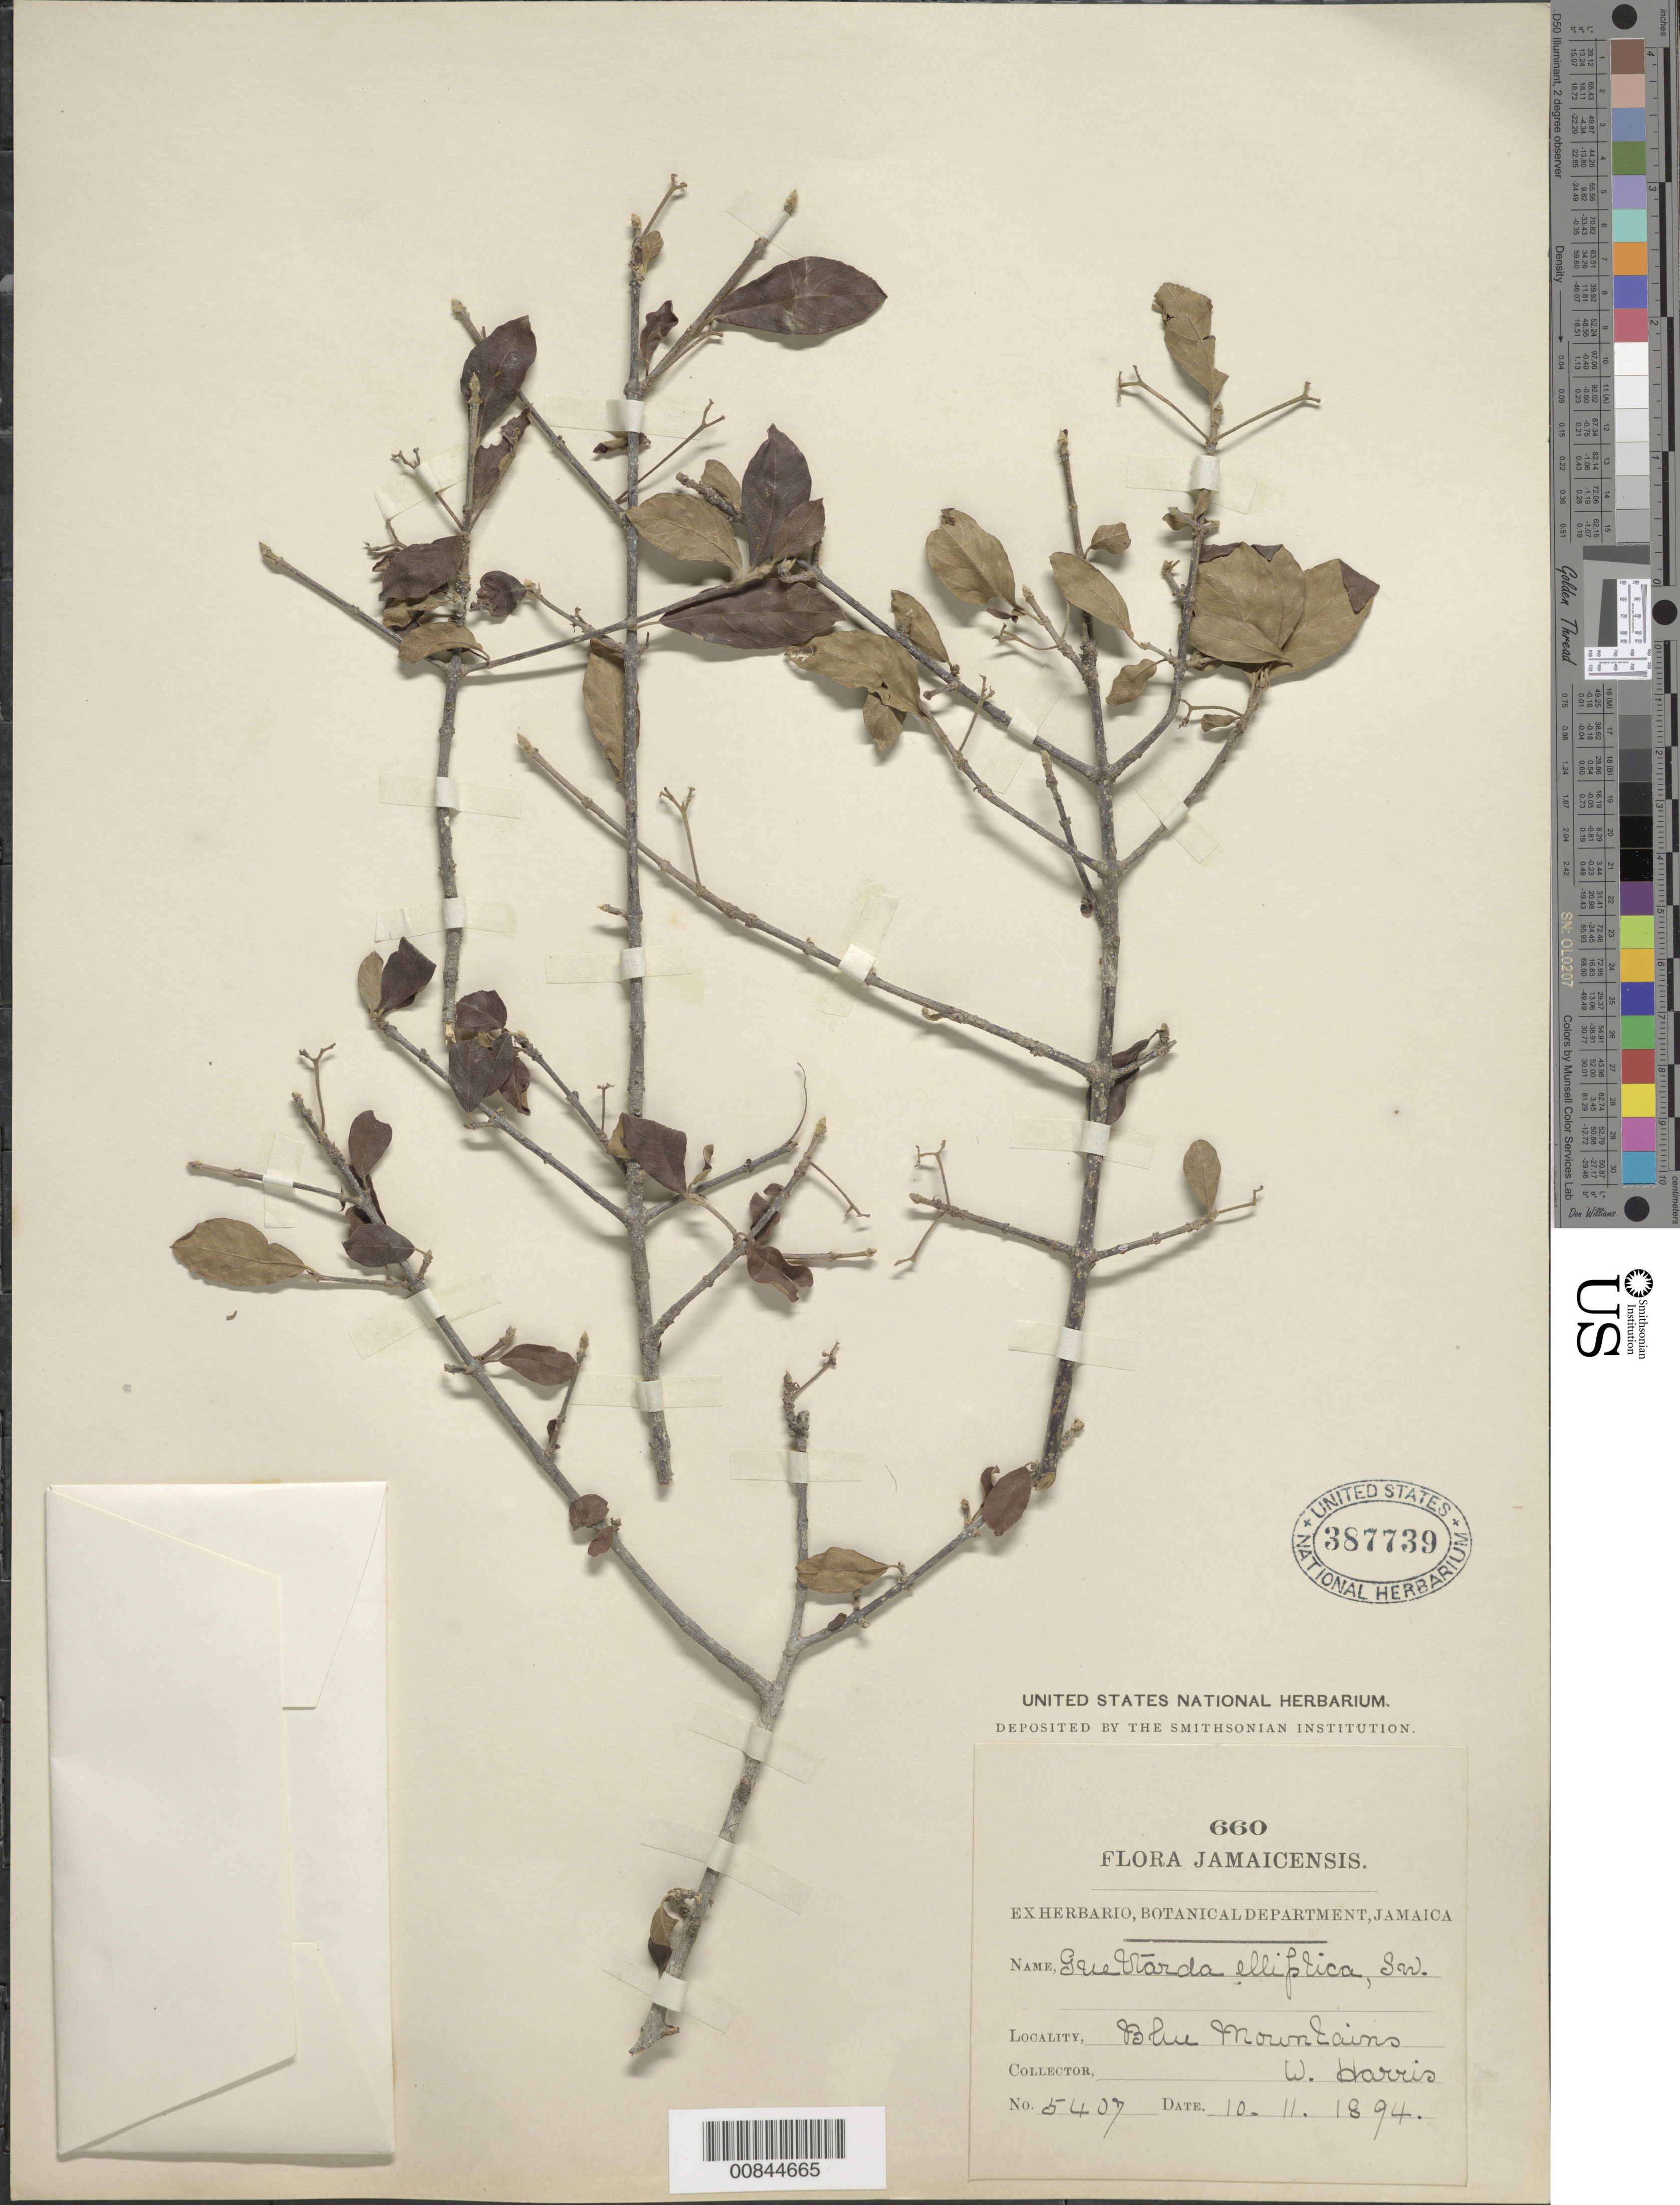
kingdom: Plantae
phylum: Tracheophyta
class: Magnoliopsida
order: Gentianales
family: Rubiaceae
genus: Guettarda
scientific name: Guettarda elliptica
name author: Sw.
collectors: W. H. Harris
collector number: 5407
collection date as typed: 10 Nov 1894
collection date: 1894-11-10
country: Jamaica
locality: Blue Mountains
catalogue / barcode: US 387739